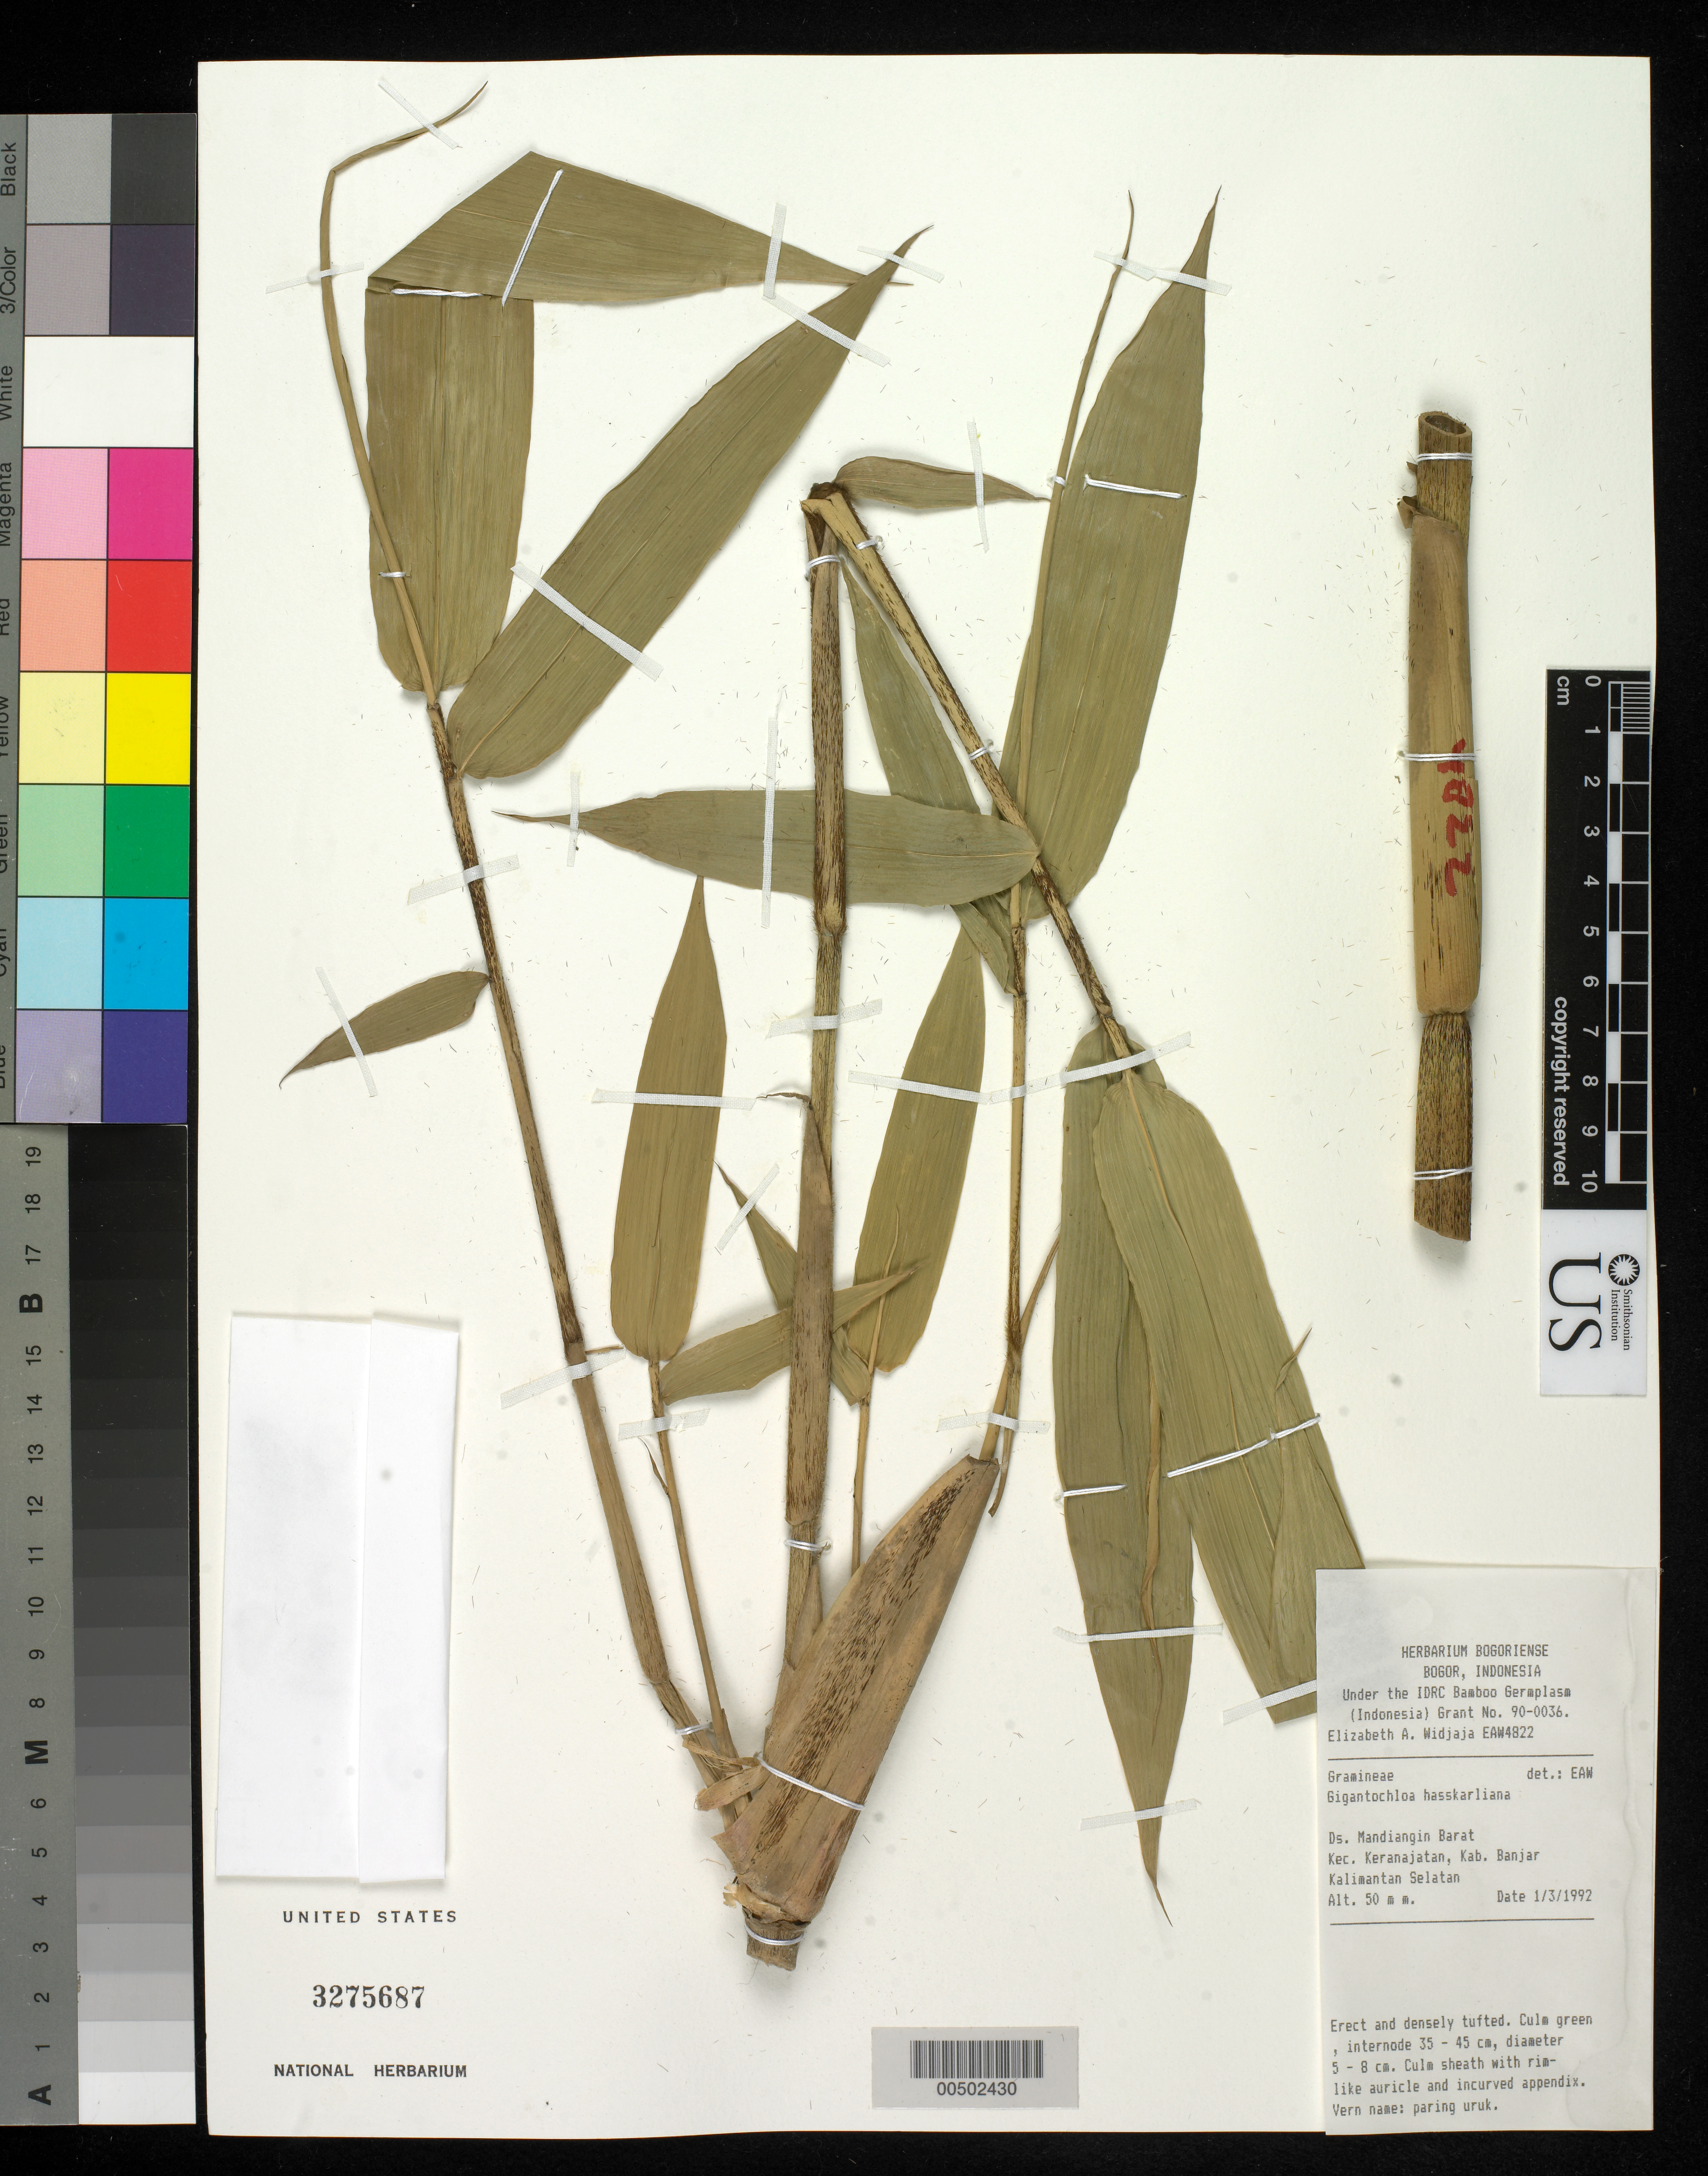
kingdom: Plantae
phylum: Tracheophyta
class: Liliopsida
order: Poales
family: Poaceae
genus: Gigantochloa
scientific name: Gigantochloa hasskarliana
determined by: Widjaja, E. A.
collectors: E. A. Widjaja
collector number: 4822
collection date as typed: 01 Mar 1992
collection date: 1992-03-01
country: Indonesia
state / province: Kalimantan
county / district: Kalimantan Timur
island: Borneo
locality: Ds. mandiangin barat, kec. keranajatan, kab. banjar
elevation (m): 50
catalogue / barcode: US 3275687